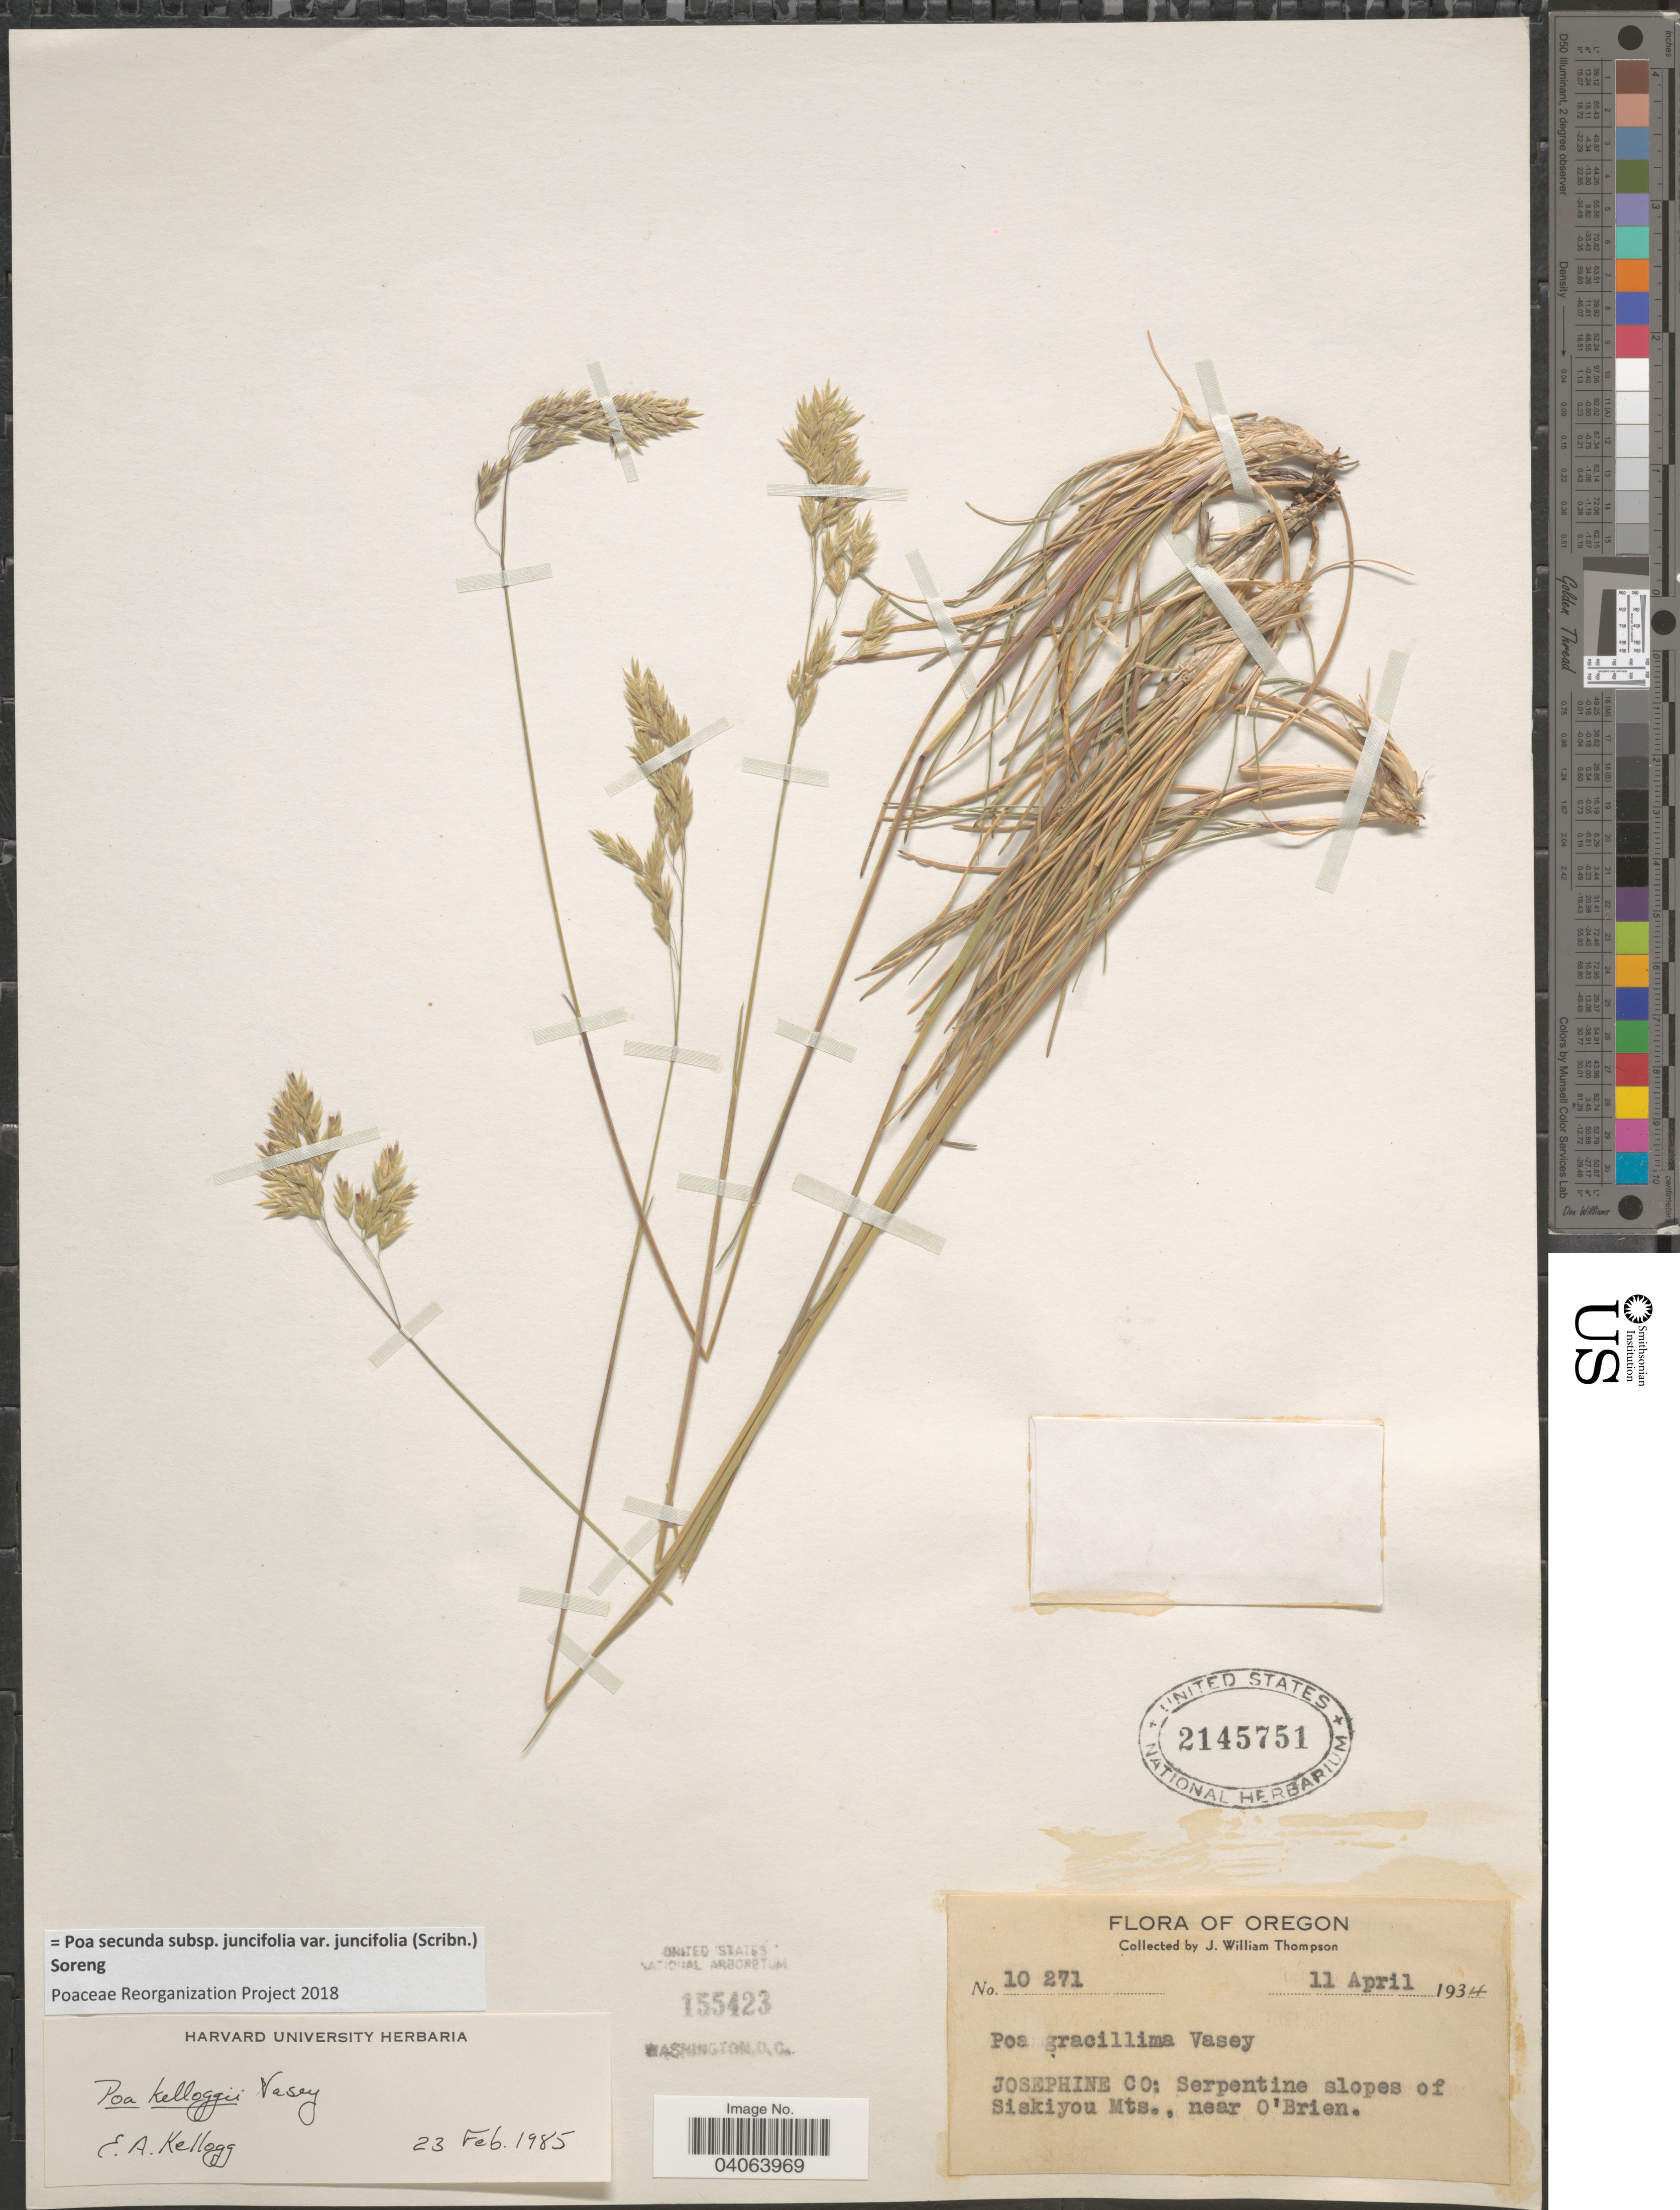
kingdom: Plantae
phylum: Tracheophyta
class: Liliopsida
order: Poales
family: Poaceae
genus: Poa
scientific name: Poa secunda subsp. juncifolia var. juncifolia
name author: (Scribn.) Soreng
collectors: J. W. Thompson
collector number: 10271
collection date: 1934-04-11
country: United States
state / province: Oregon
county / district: Josephine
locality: Josephine Co: Serpentine slopes of Siskiyou Mts., near O'Brien.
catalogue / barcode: US 2145751